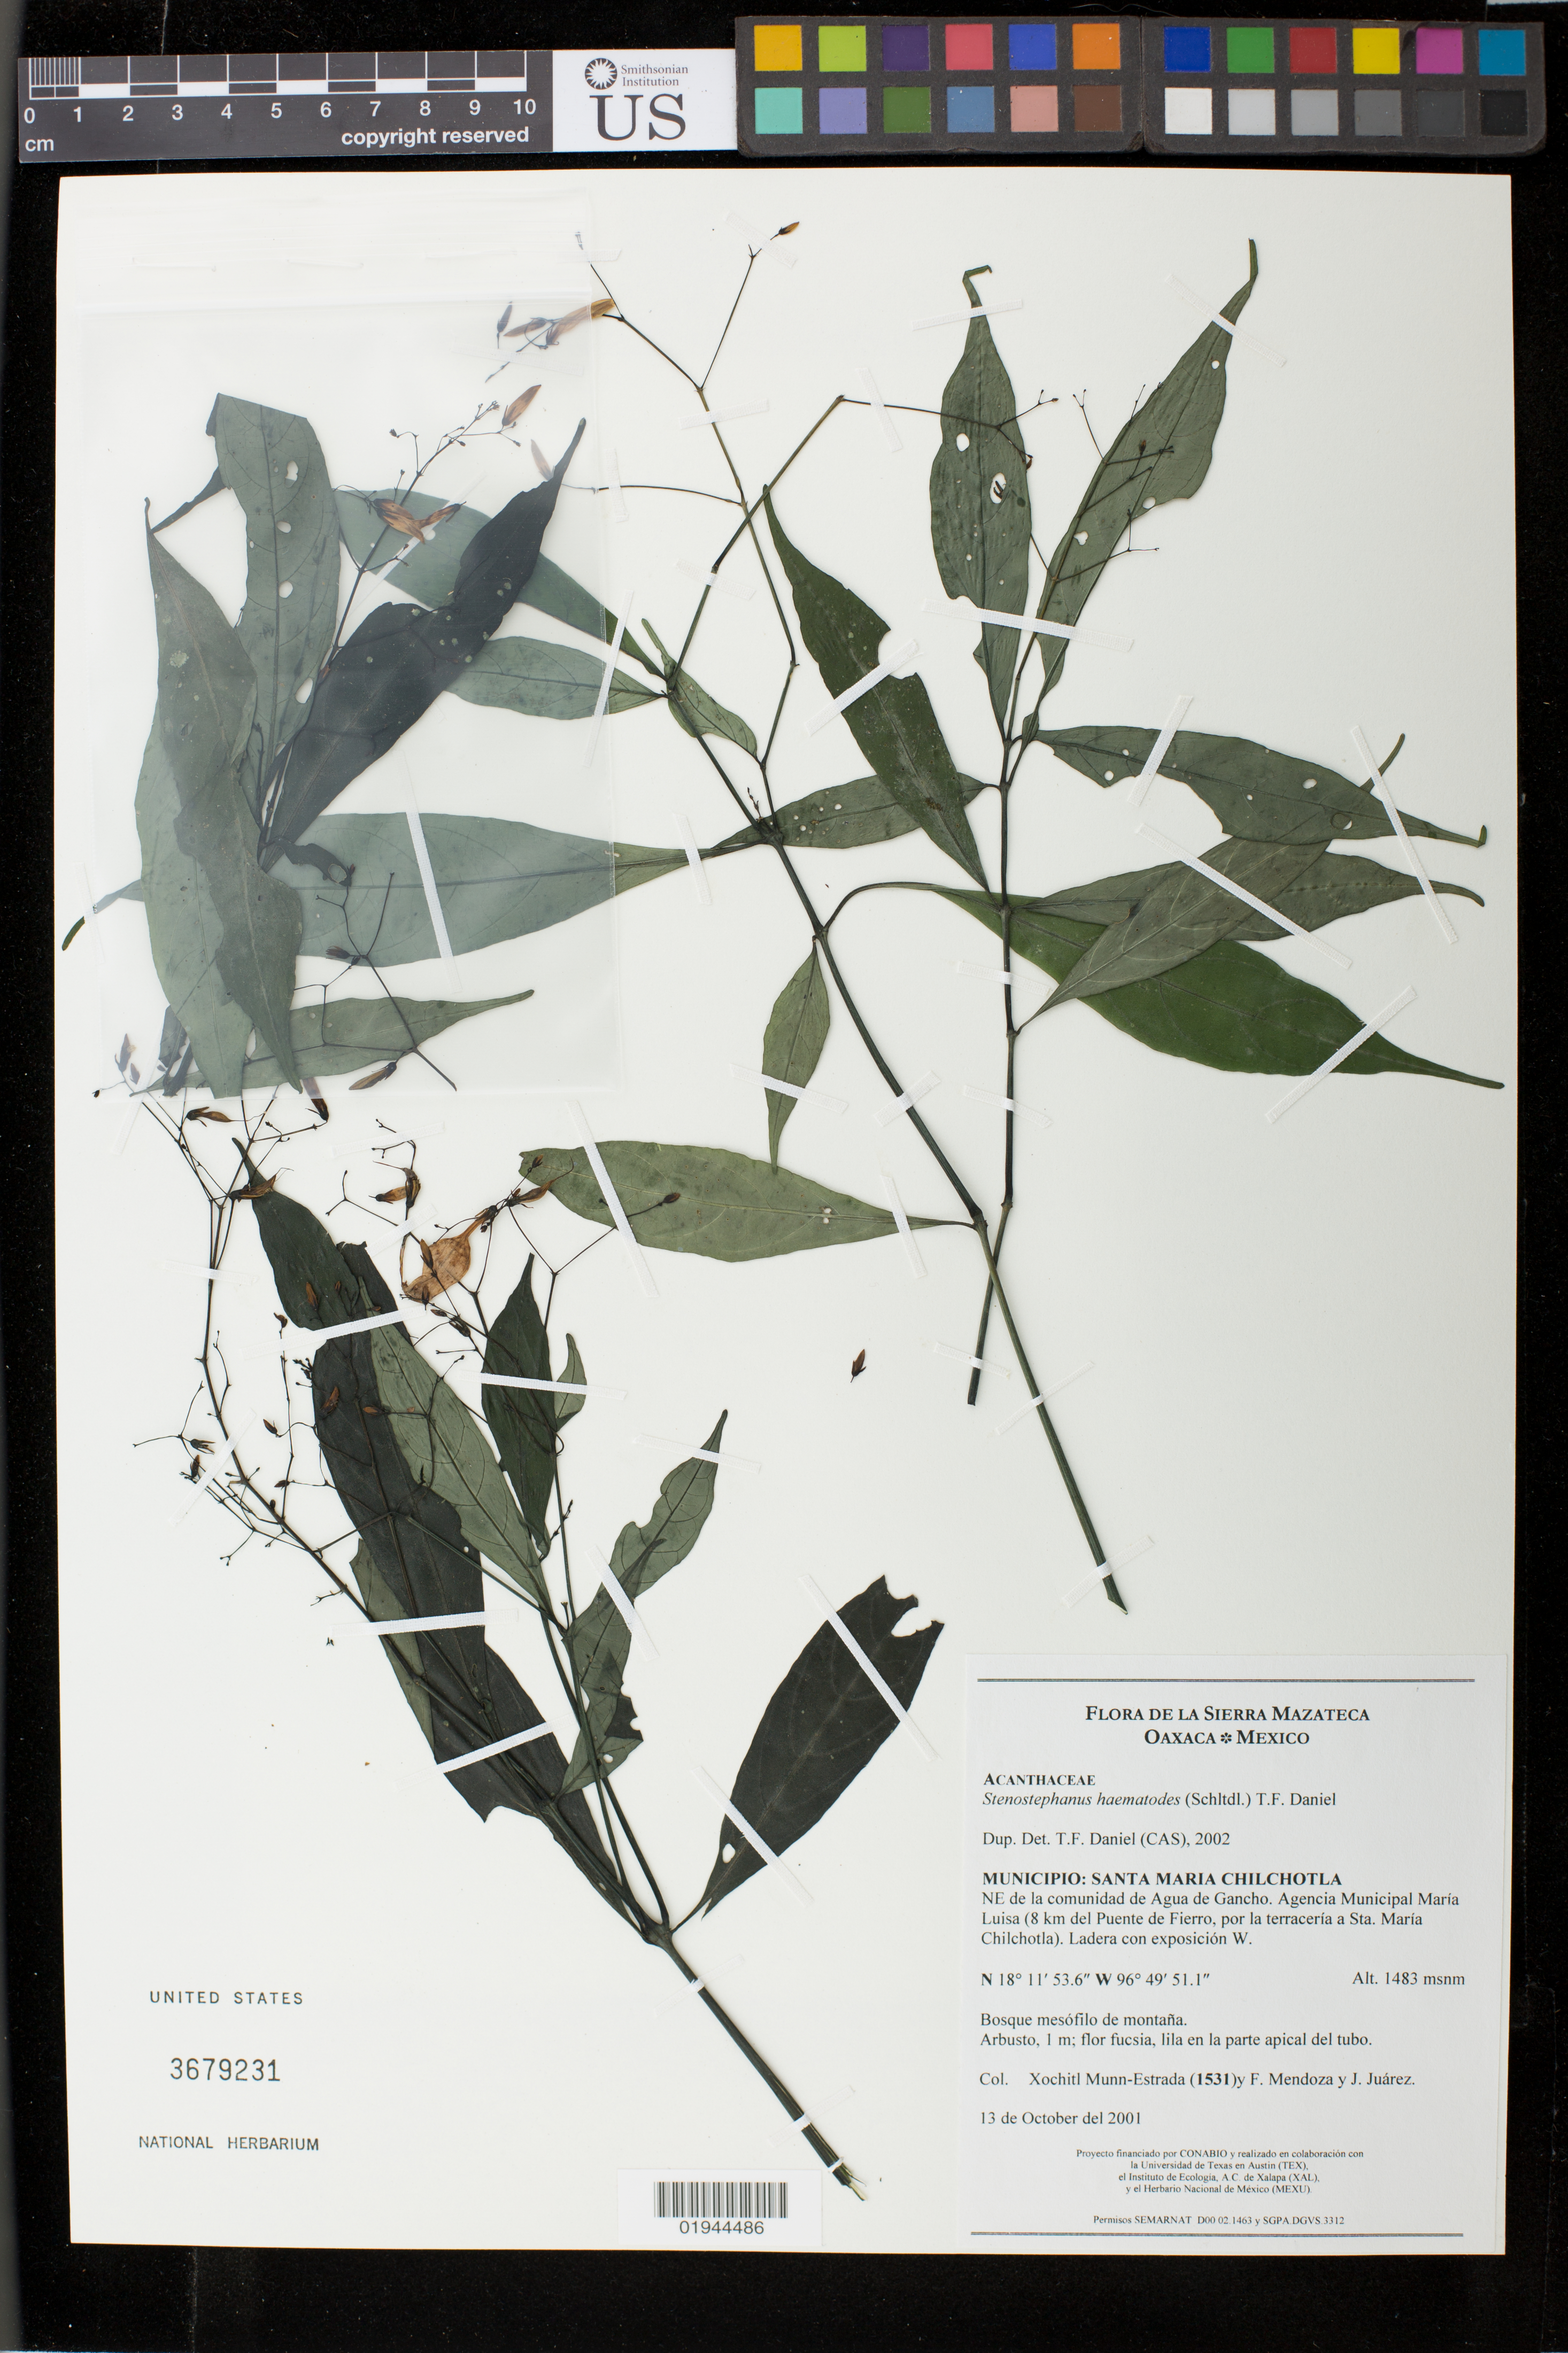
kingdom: Plantae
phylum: Tracheophyta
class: Magnoliopsida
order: Lamiales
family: Acanthaceae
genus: Stenostephanus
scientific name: Stenostephanus haematodes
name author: (Schltdl.) T.F. Daniel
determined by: Daniel, Thomas F.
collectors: X. Munn-Estrada, F. Mendoza & J. Juarez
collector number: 1531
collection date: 2001-10-13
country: Mexico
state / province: Oaxaca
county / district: Santa María Chilchotla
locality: NE de la comunidad de Agua de Gancho. Agencia Municipal Maria Luisa (8 km del Puente de Fierro, por la terraceria a Sta. Maria Chilchotla). Ladera con exposicion W.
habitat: Bosque mesofilo de montana.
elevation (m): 1483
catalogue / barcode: US 3679231